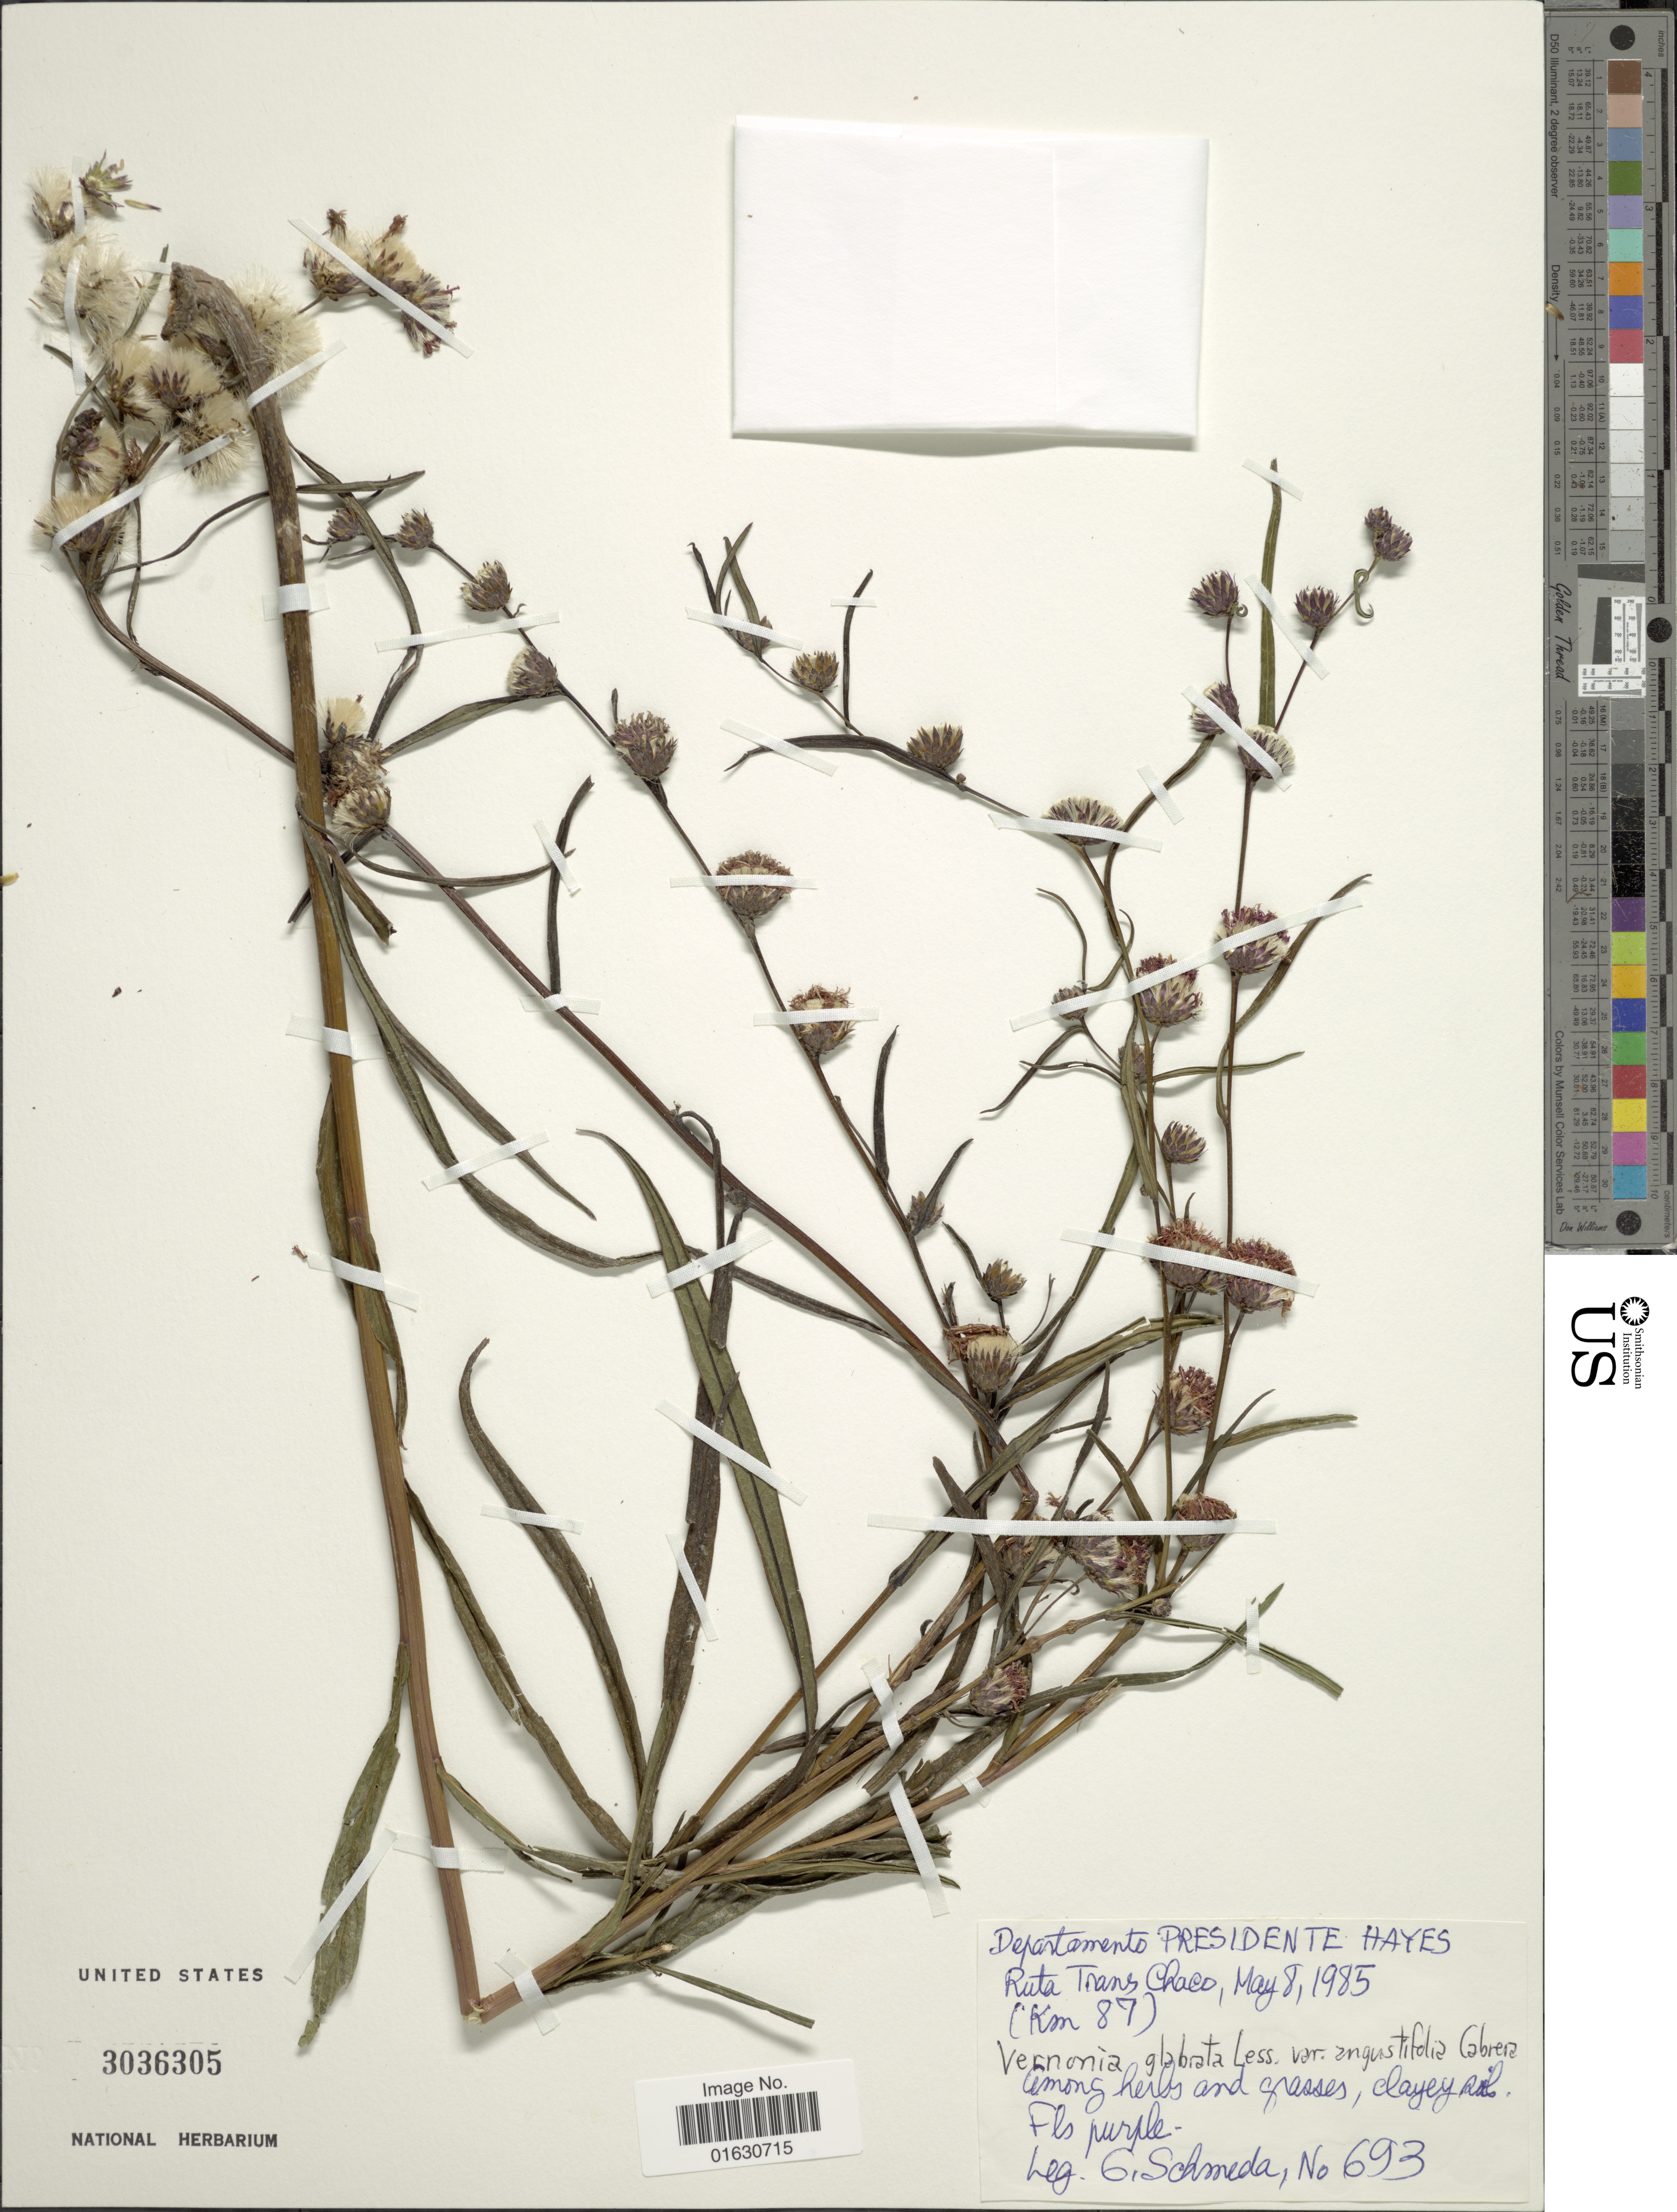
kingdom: Plantae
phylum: Tracheophyta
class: Magnoliopsida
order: Asterales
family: Asteraceae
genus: Lessingianthus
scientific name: Lessingianthus glabratus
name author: (Less.) H. Rob.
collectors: G. Schmeda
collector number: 693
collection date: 1985-05-08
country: Paraguay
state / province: Presidente Hayes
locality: Departamento Presidente Hayes, Ruta Trans Chaco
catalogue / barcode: US 3036305